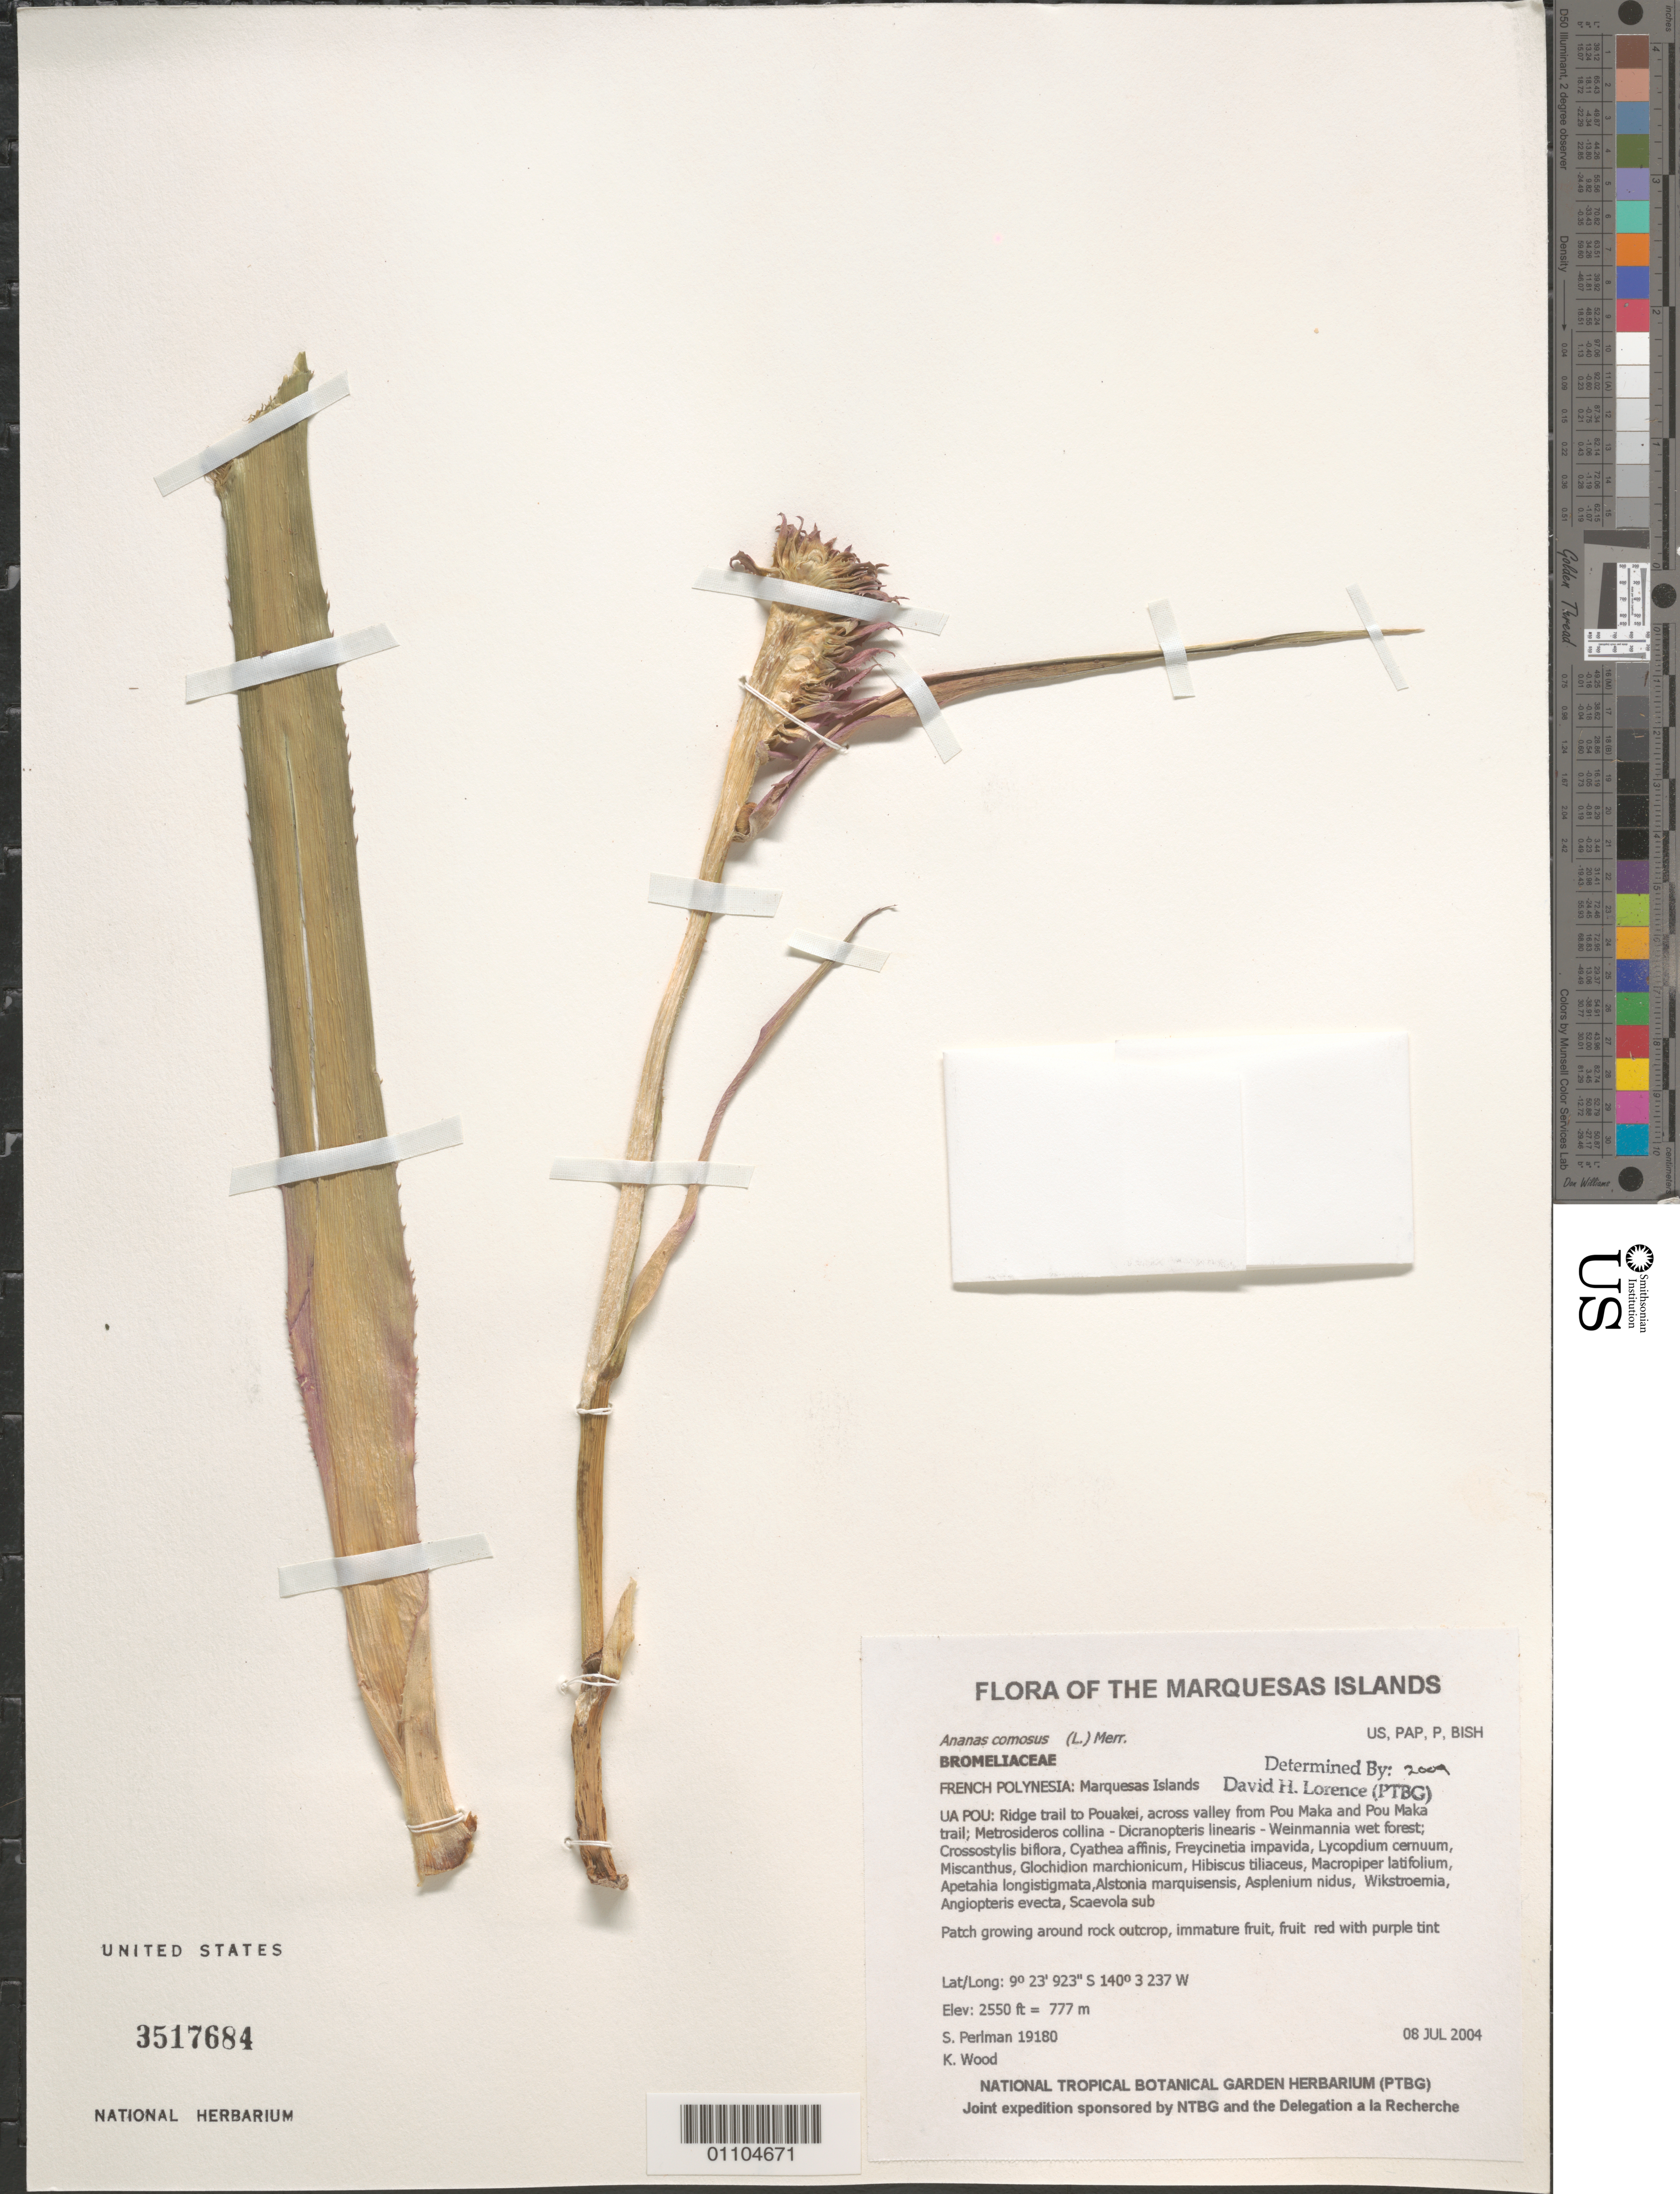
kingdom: Plantae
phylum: Tracheophyta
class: Liliopsida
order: Poales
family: Bromeliaceae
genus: Ananas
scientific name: Ananas comosus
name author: (L.) Merr.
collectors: S. P. Perlman & K. R. Wood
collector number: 19180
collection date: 2004-07-08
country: French Polynesia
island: Ua Pou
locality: Ridge trail to Pouakei, across valley from Pou Maka and Pou Maka trail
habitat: Metrosideros collina - Dicranopteris linearis - Weinmannia wet forest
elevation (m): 777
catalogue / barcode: US 3517684